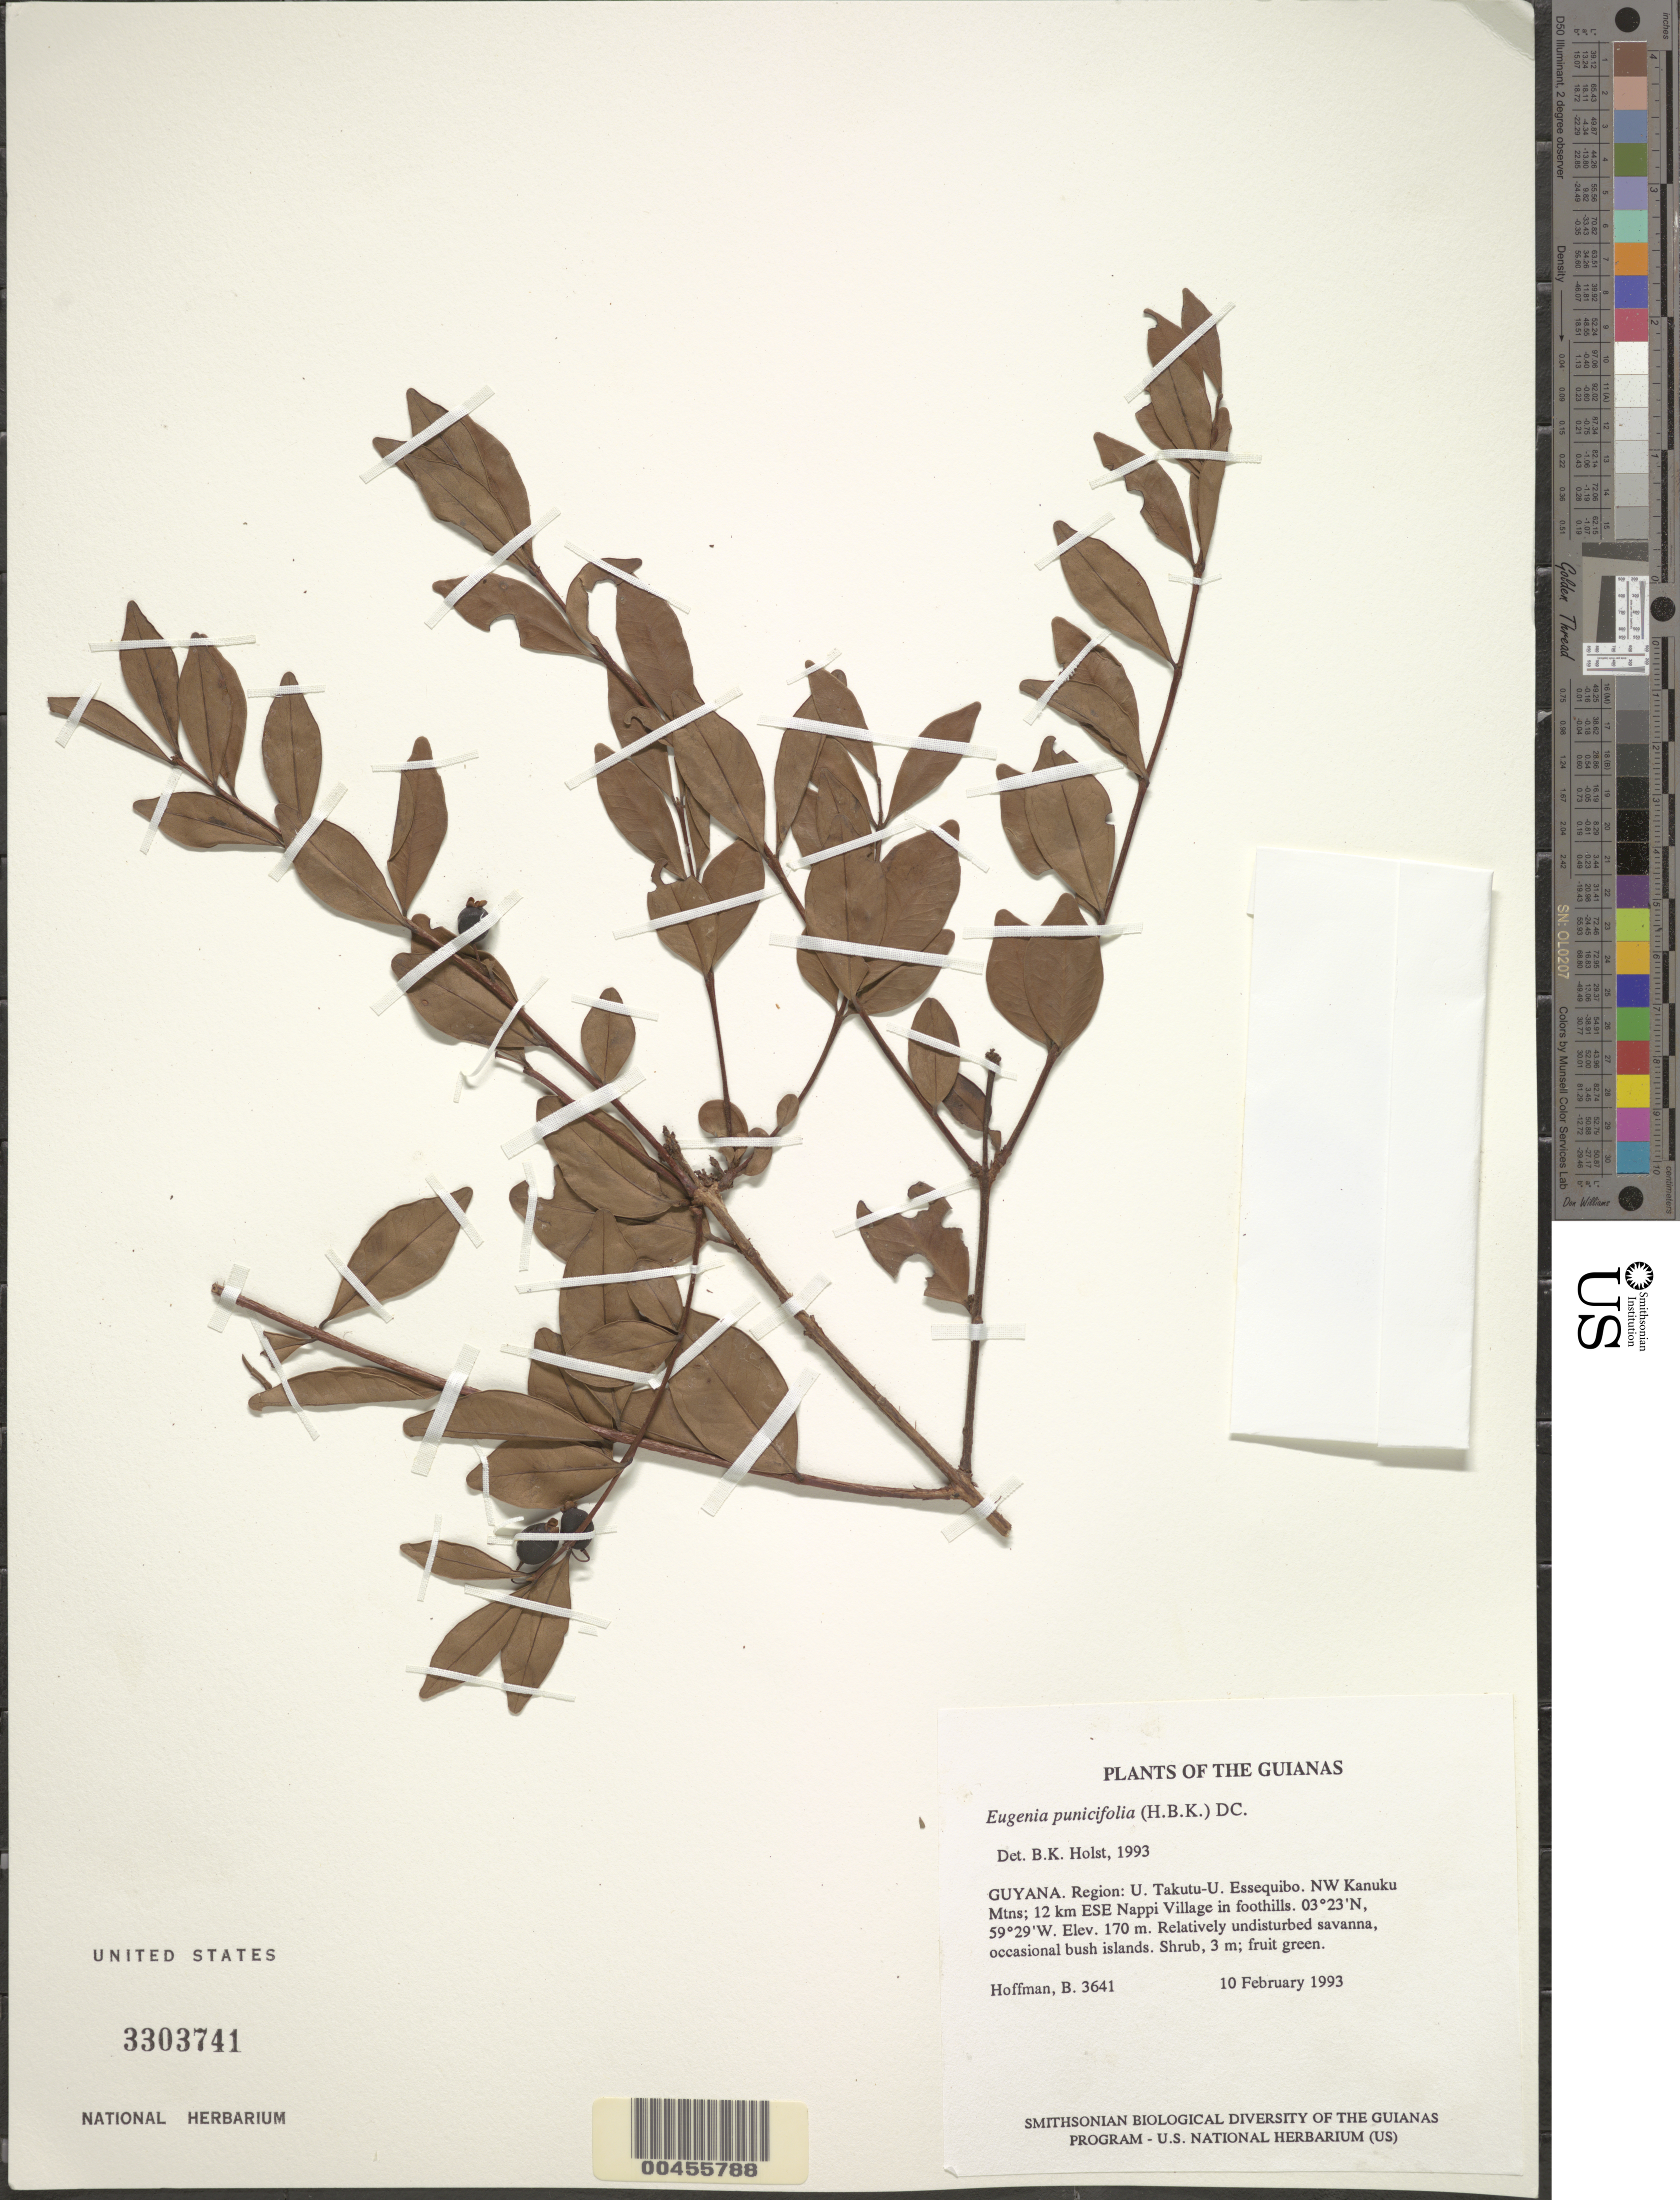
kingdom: Plantae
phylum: Tracheophyta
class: Magnoliopsida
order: Myrtales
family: Myrtaceae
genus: Eugenia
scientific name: Eugenia punicifolia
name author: (Kunth) DC.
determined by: Holst, Bruce K.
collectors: B. Hoffman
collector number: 3641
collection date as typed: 10 February 1993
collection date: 1993-02-10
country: Guyana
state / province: U. Takutu-U. Essequibo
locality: NW Kanuku Mountains; 12 km ESE of Nappi Village in foothills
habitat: Relatively undisturbed savanna, occasional bush islands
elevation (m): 170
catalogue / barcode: US 3303741